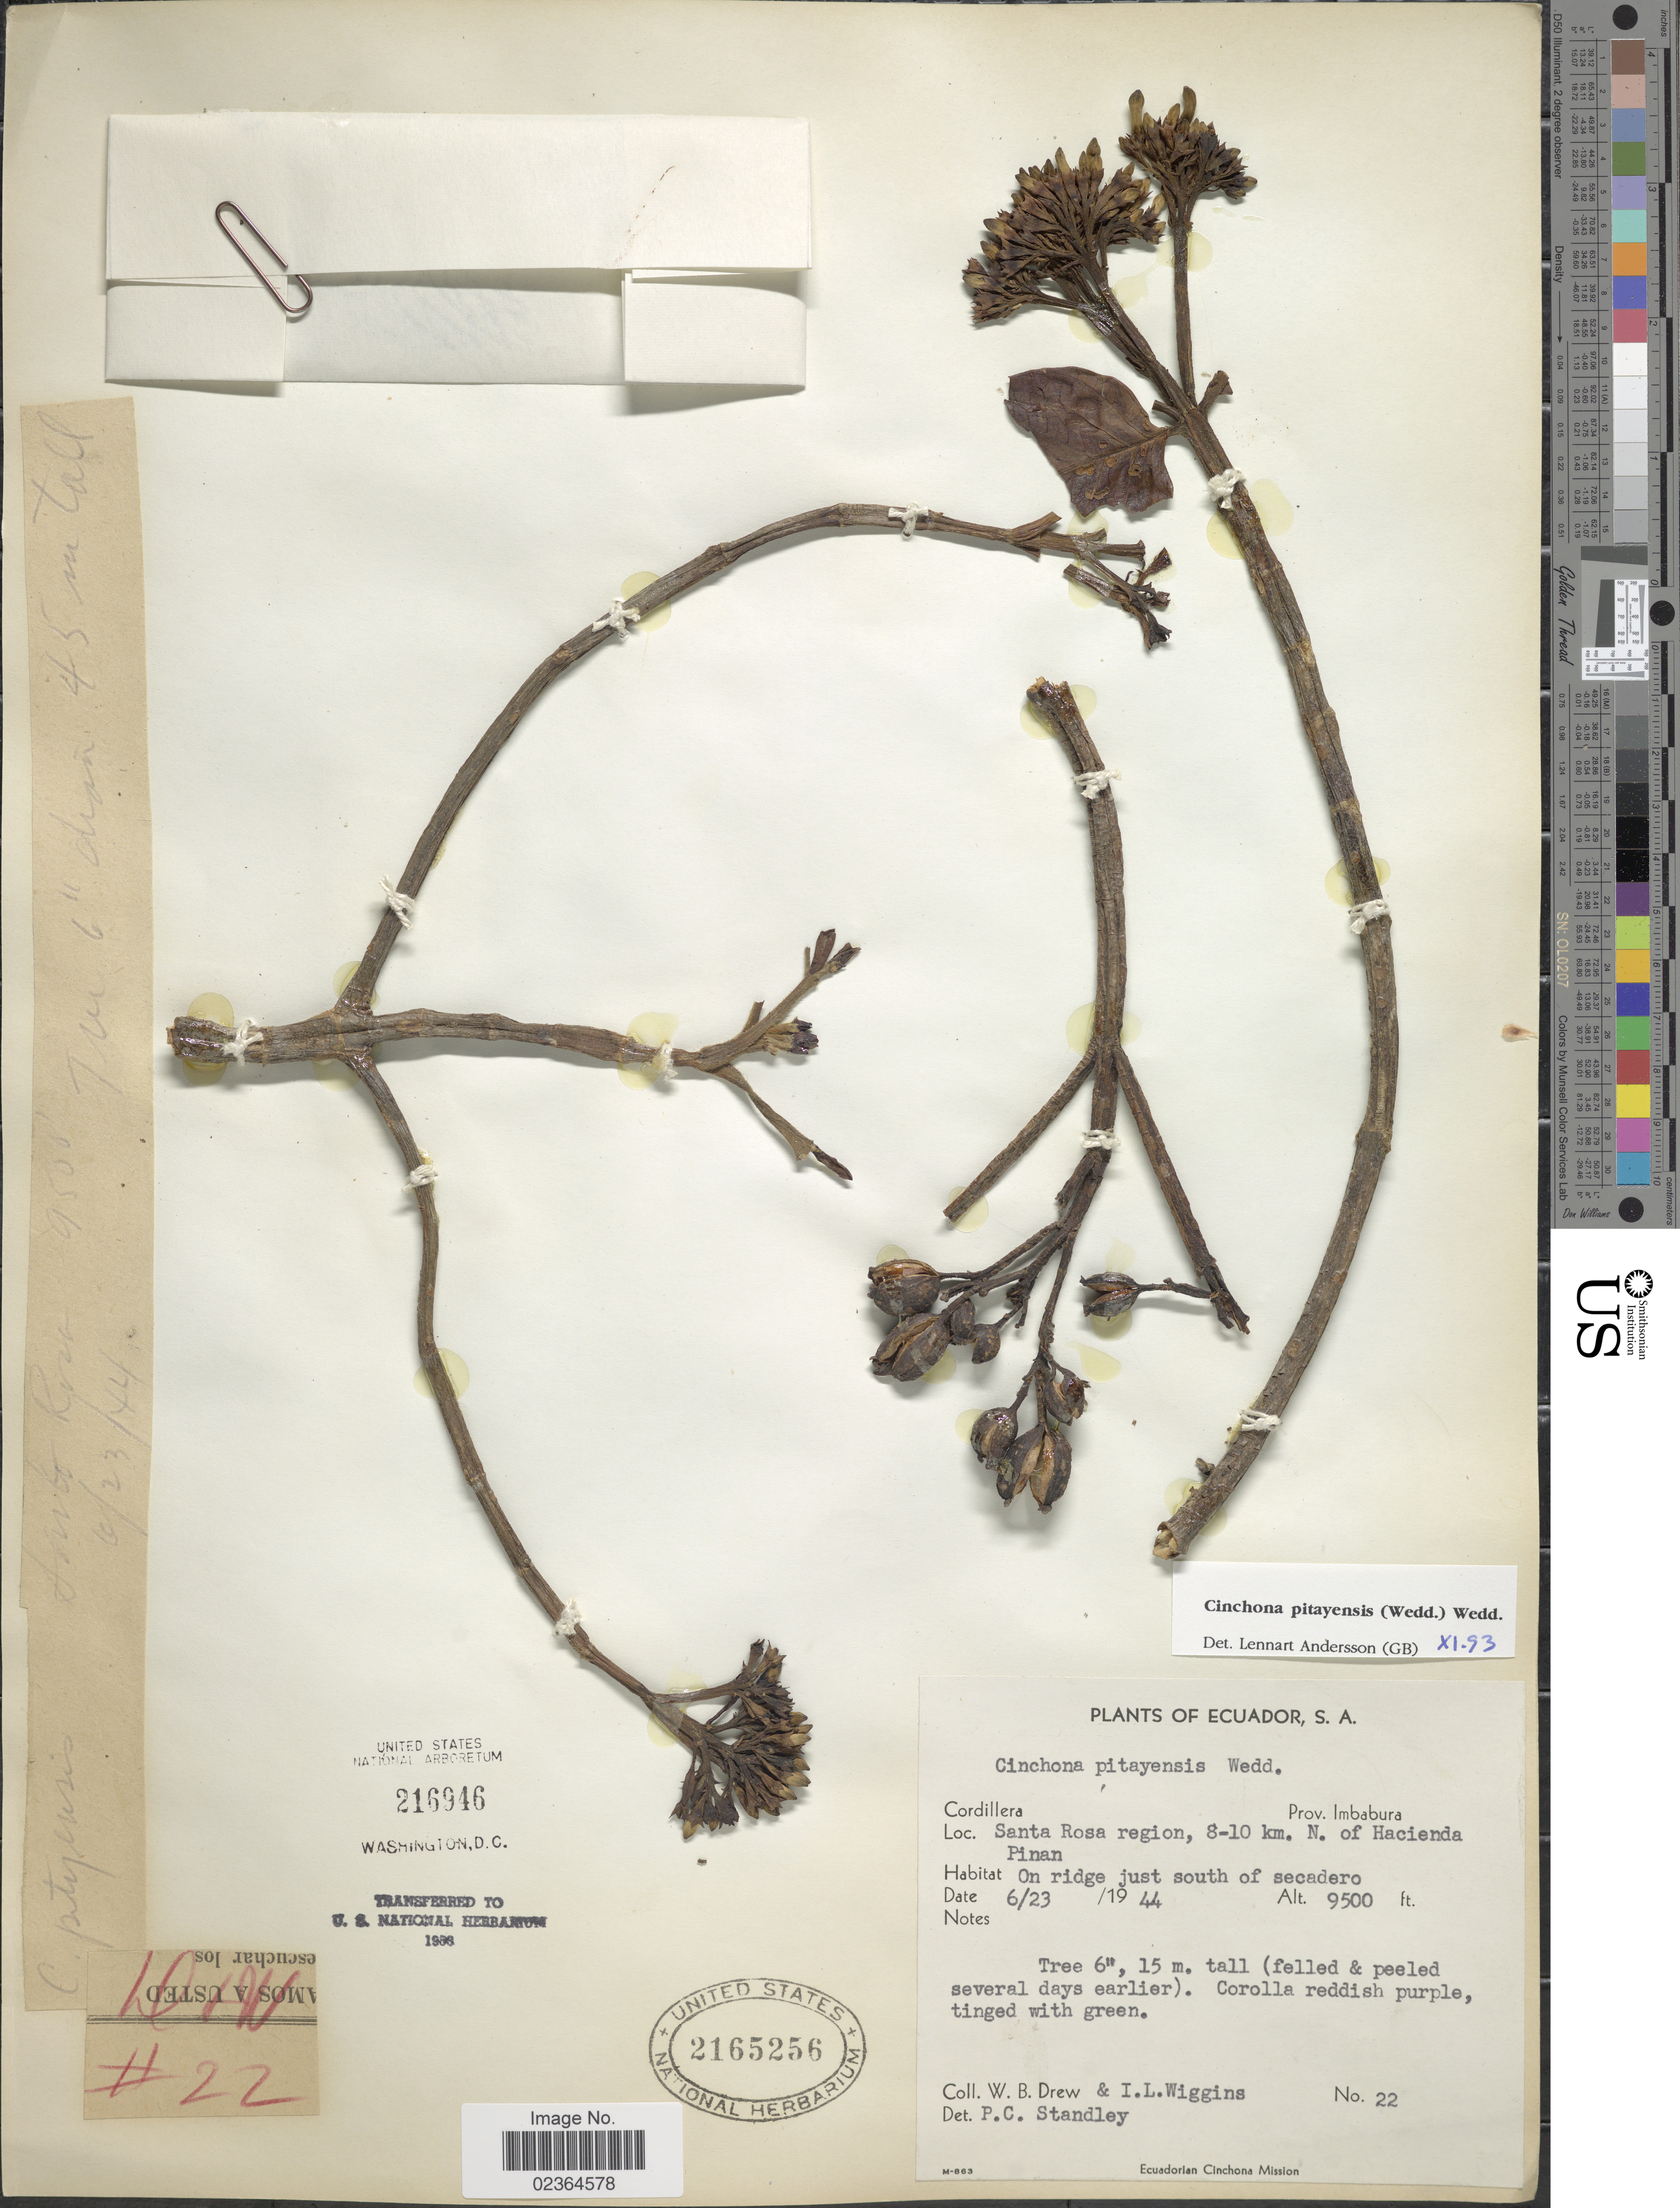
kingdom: Plantae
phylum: Tracheophyta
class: Magnoliopsida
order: Gentianales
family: Rubiaceae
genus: Cinchona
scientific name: Cinchona pitayensis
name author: Wedd.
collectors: W. B. Drew & I. L. Wiggins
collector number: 22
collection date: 1944-06-23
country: Ecuador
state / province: Imbabura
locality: Cordillera. Santa Rosa region, 8-10 km. N. of Hacienda Pinan, on ridge just south of secadero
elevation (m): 2896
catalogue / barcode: US 2165256